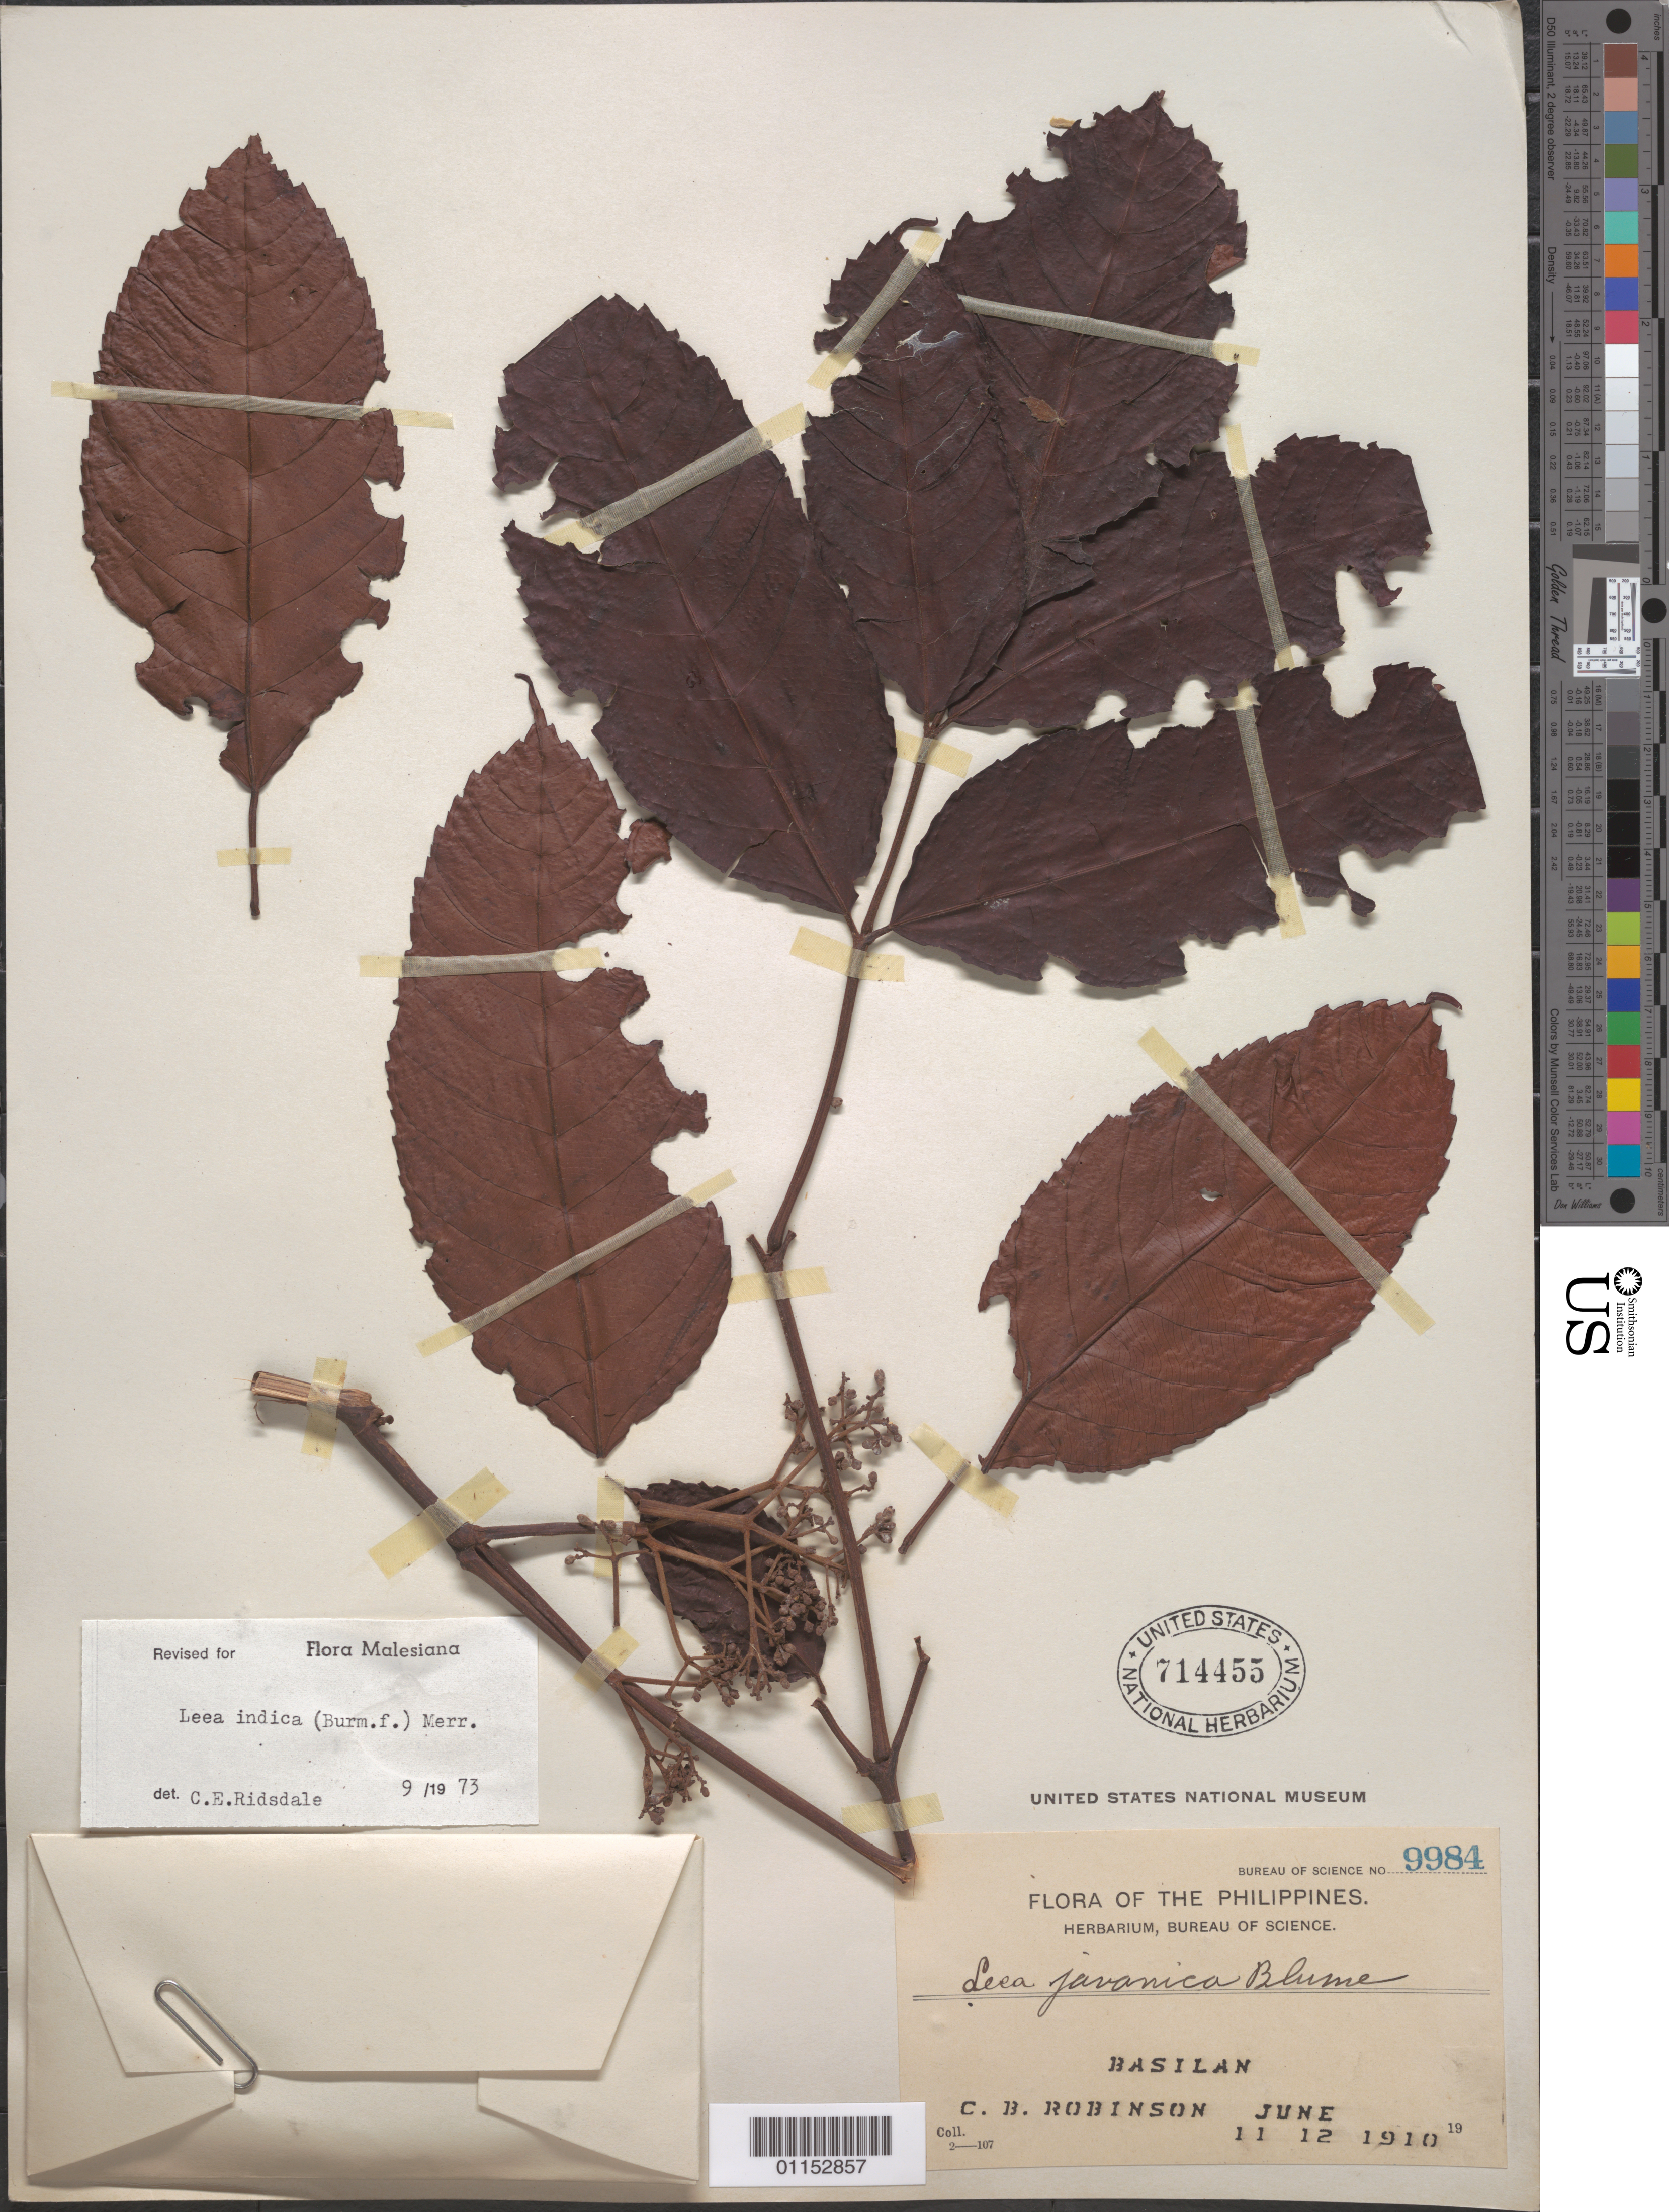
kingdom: Plantae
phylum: Tracheophyta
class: Magnoliopsida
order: Vitales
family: Vitaceae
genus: Leea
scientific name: Leea indica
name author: (Burm. f.) Merr.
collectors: C. Robinson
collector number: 9984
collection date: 1910-06-11/1910-06-12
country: Philippines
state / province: Muslim Mindanao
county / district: Basilan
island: Basilan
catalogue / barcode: US 714455